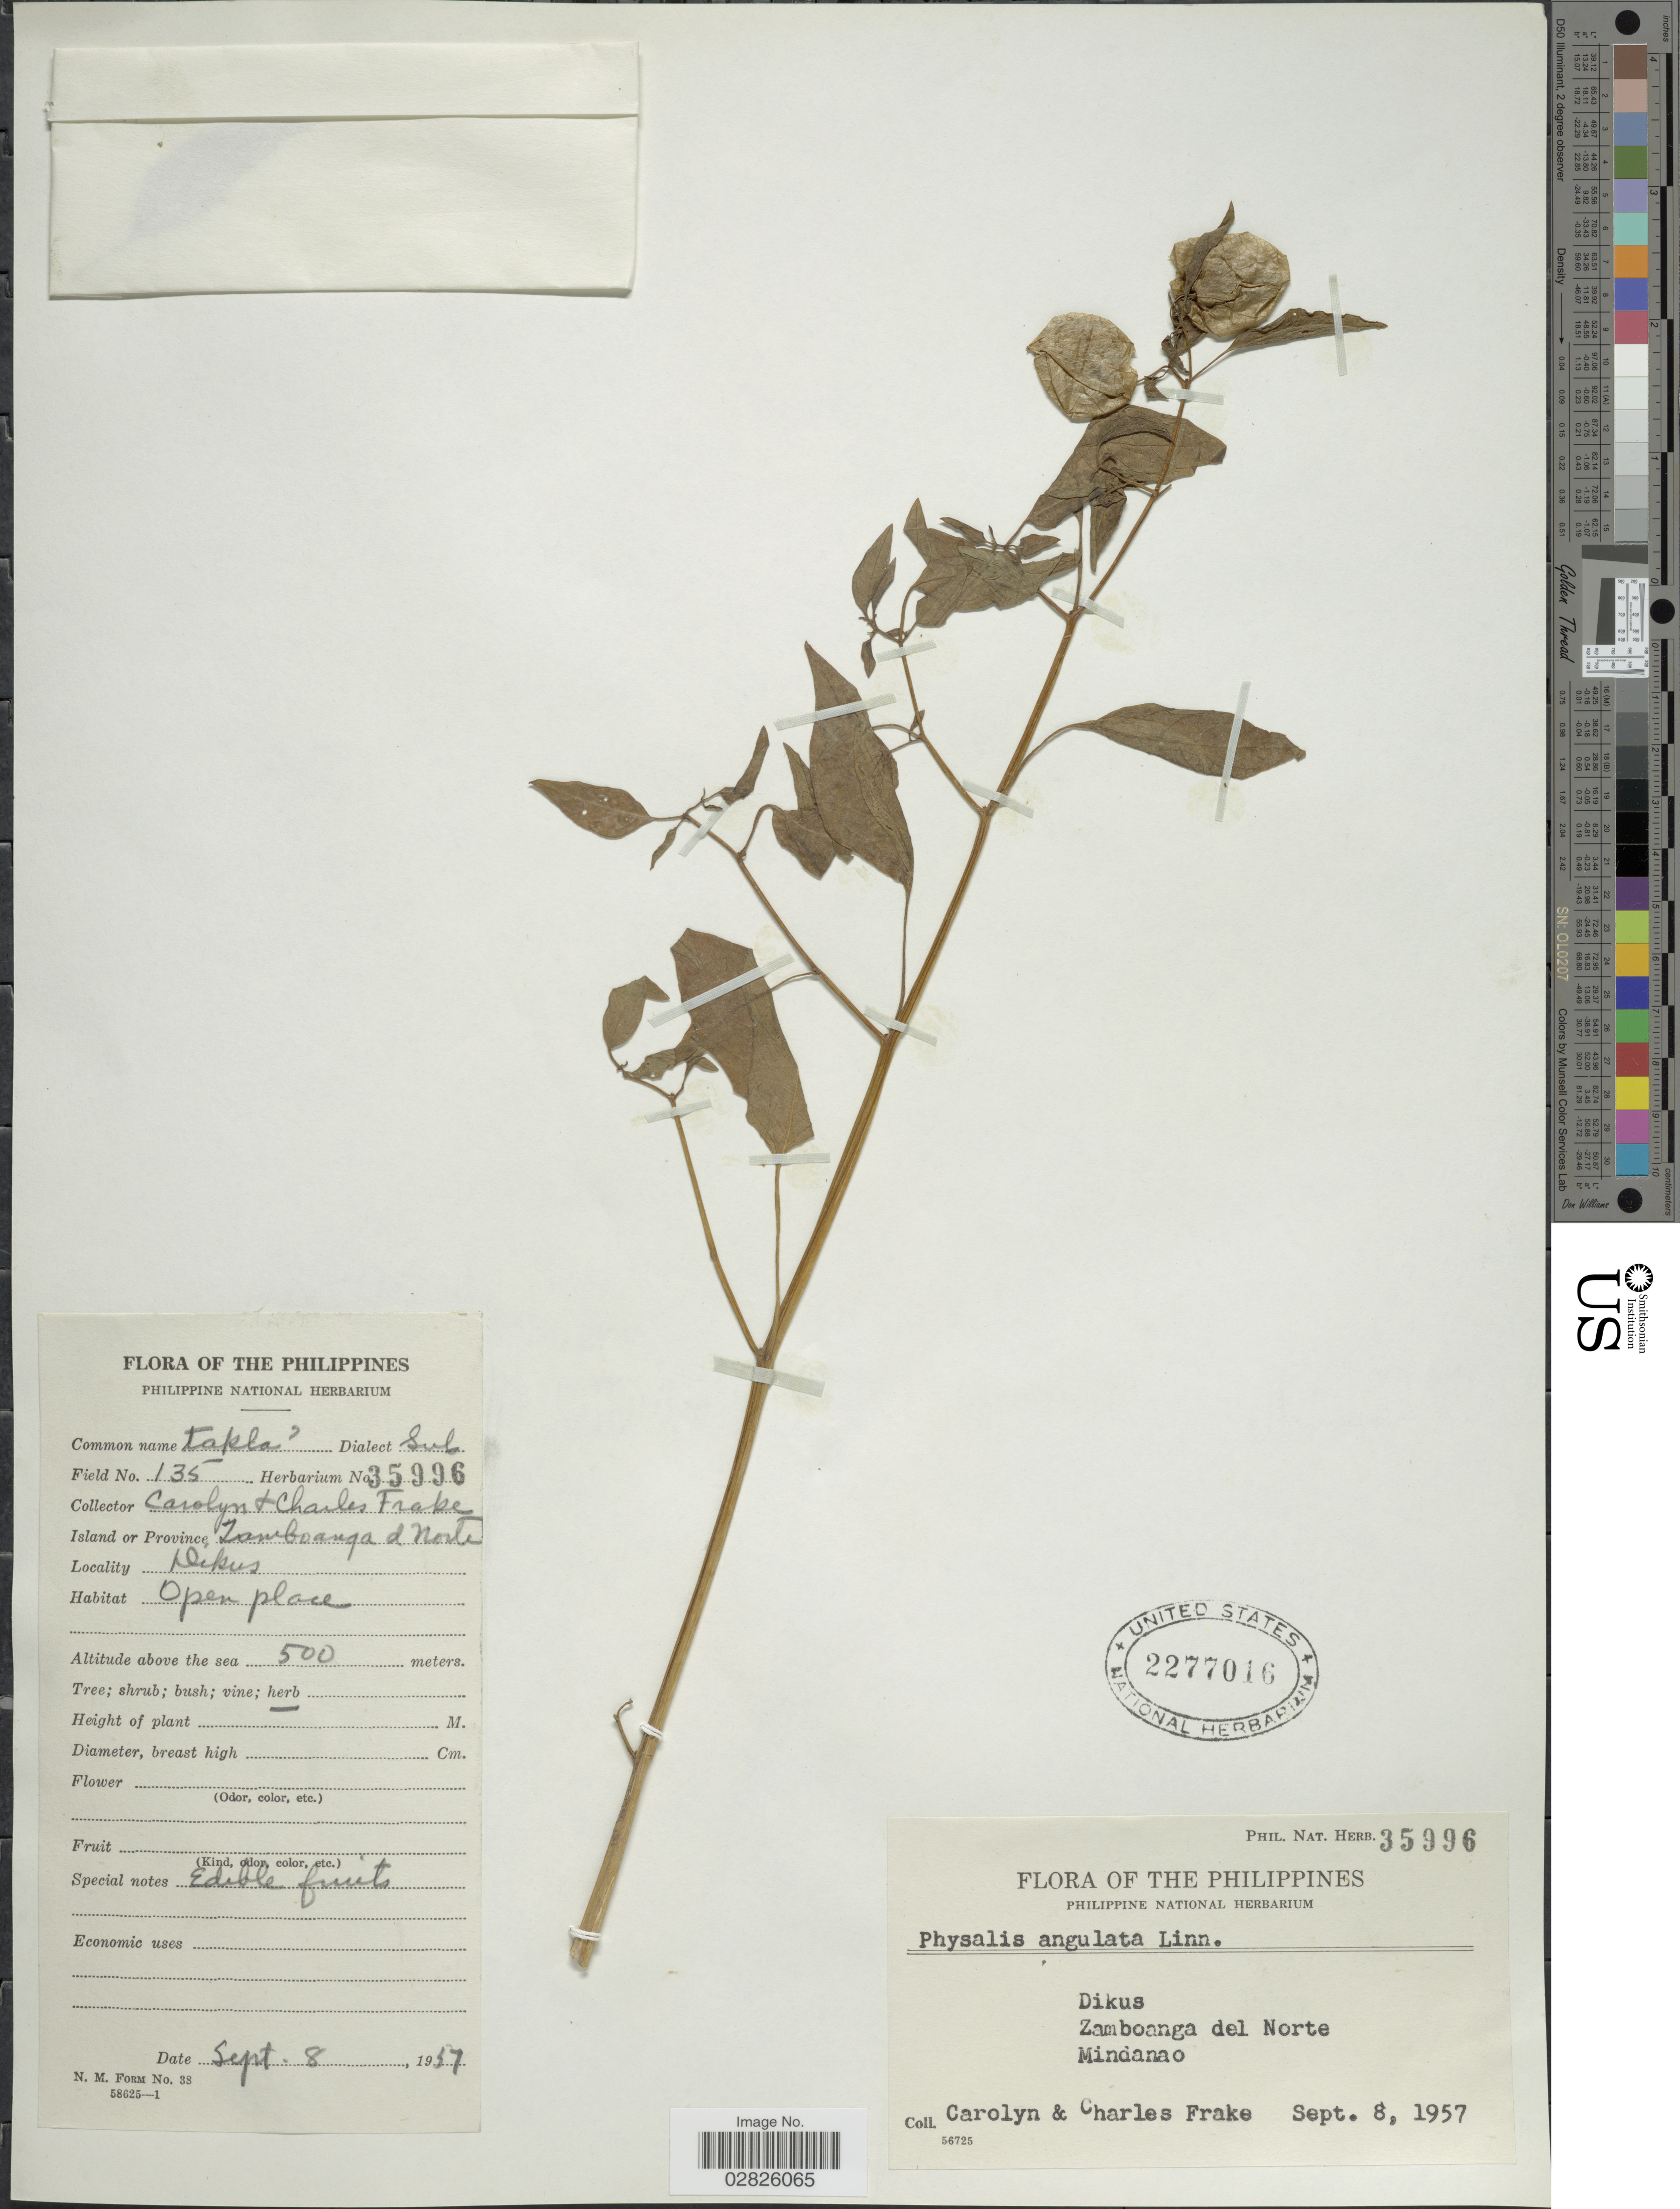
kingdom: Plantae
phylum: Tracheophyta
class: Magnoliopsida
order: Solanales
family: Solanaceae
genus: Physalis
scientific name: Physalis angulata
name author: L.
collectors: C. M. Frake & C. O. Frake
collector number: Phil. Nat. Herb. 35996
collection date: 1957-09-08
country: Philippines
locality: Dikus, Zamboanga del Norte, Mindanao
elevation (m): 500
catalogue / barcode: US 2277016